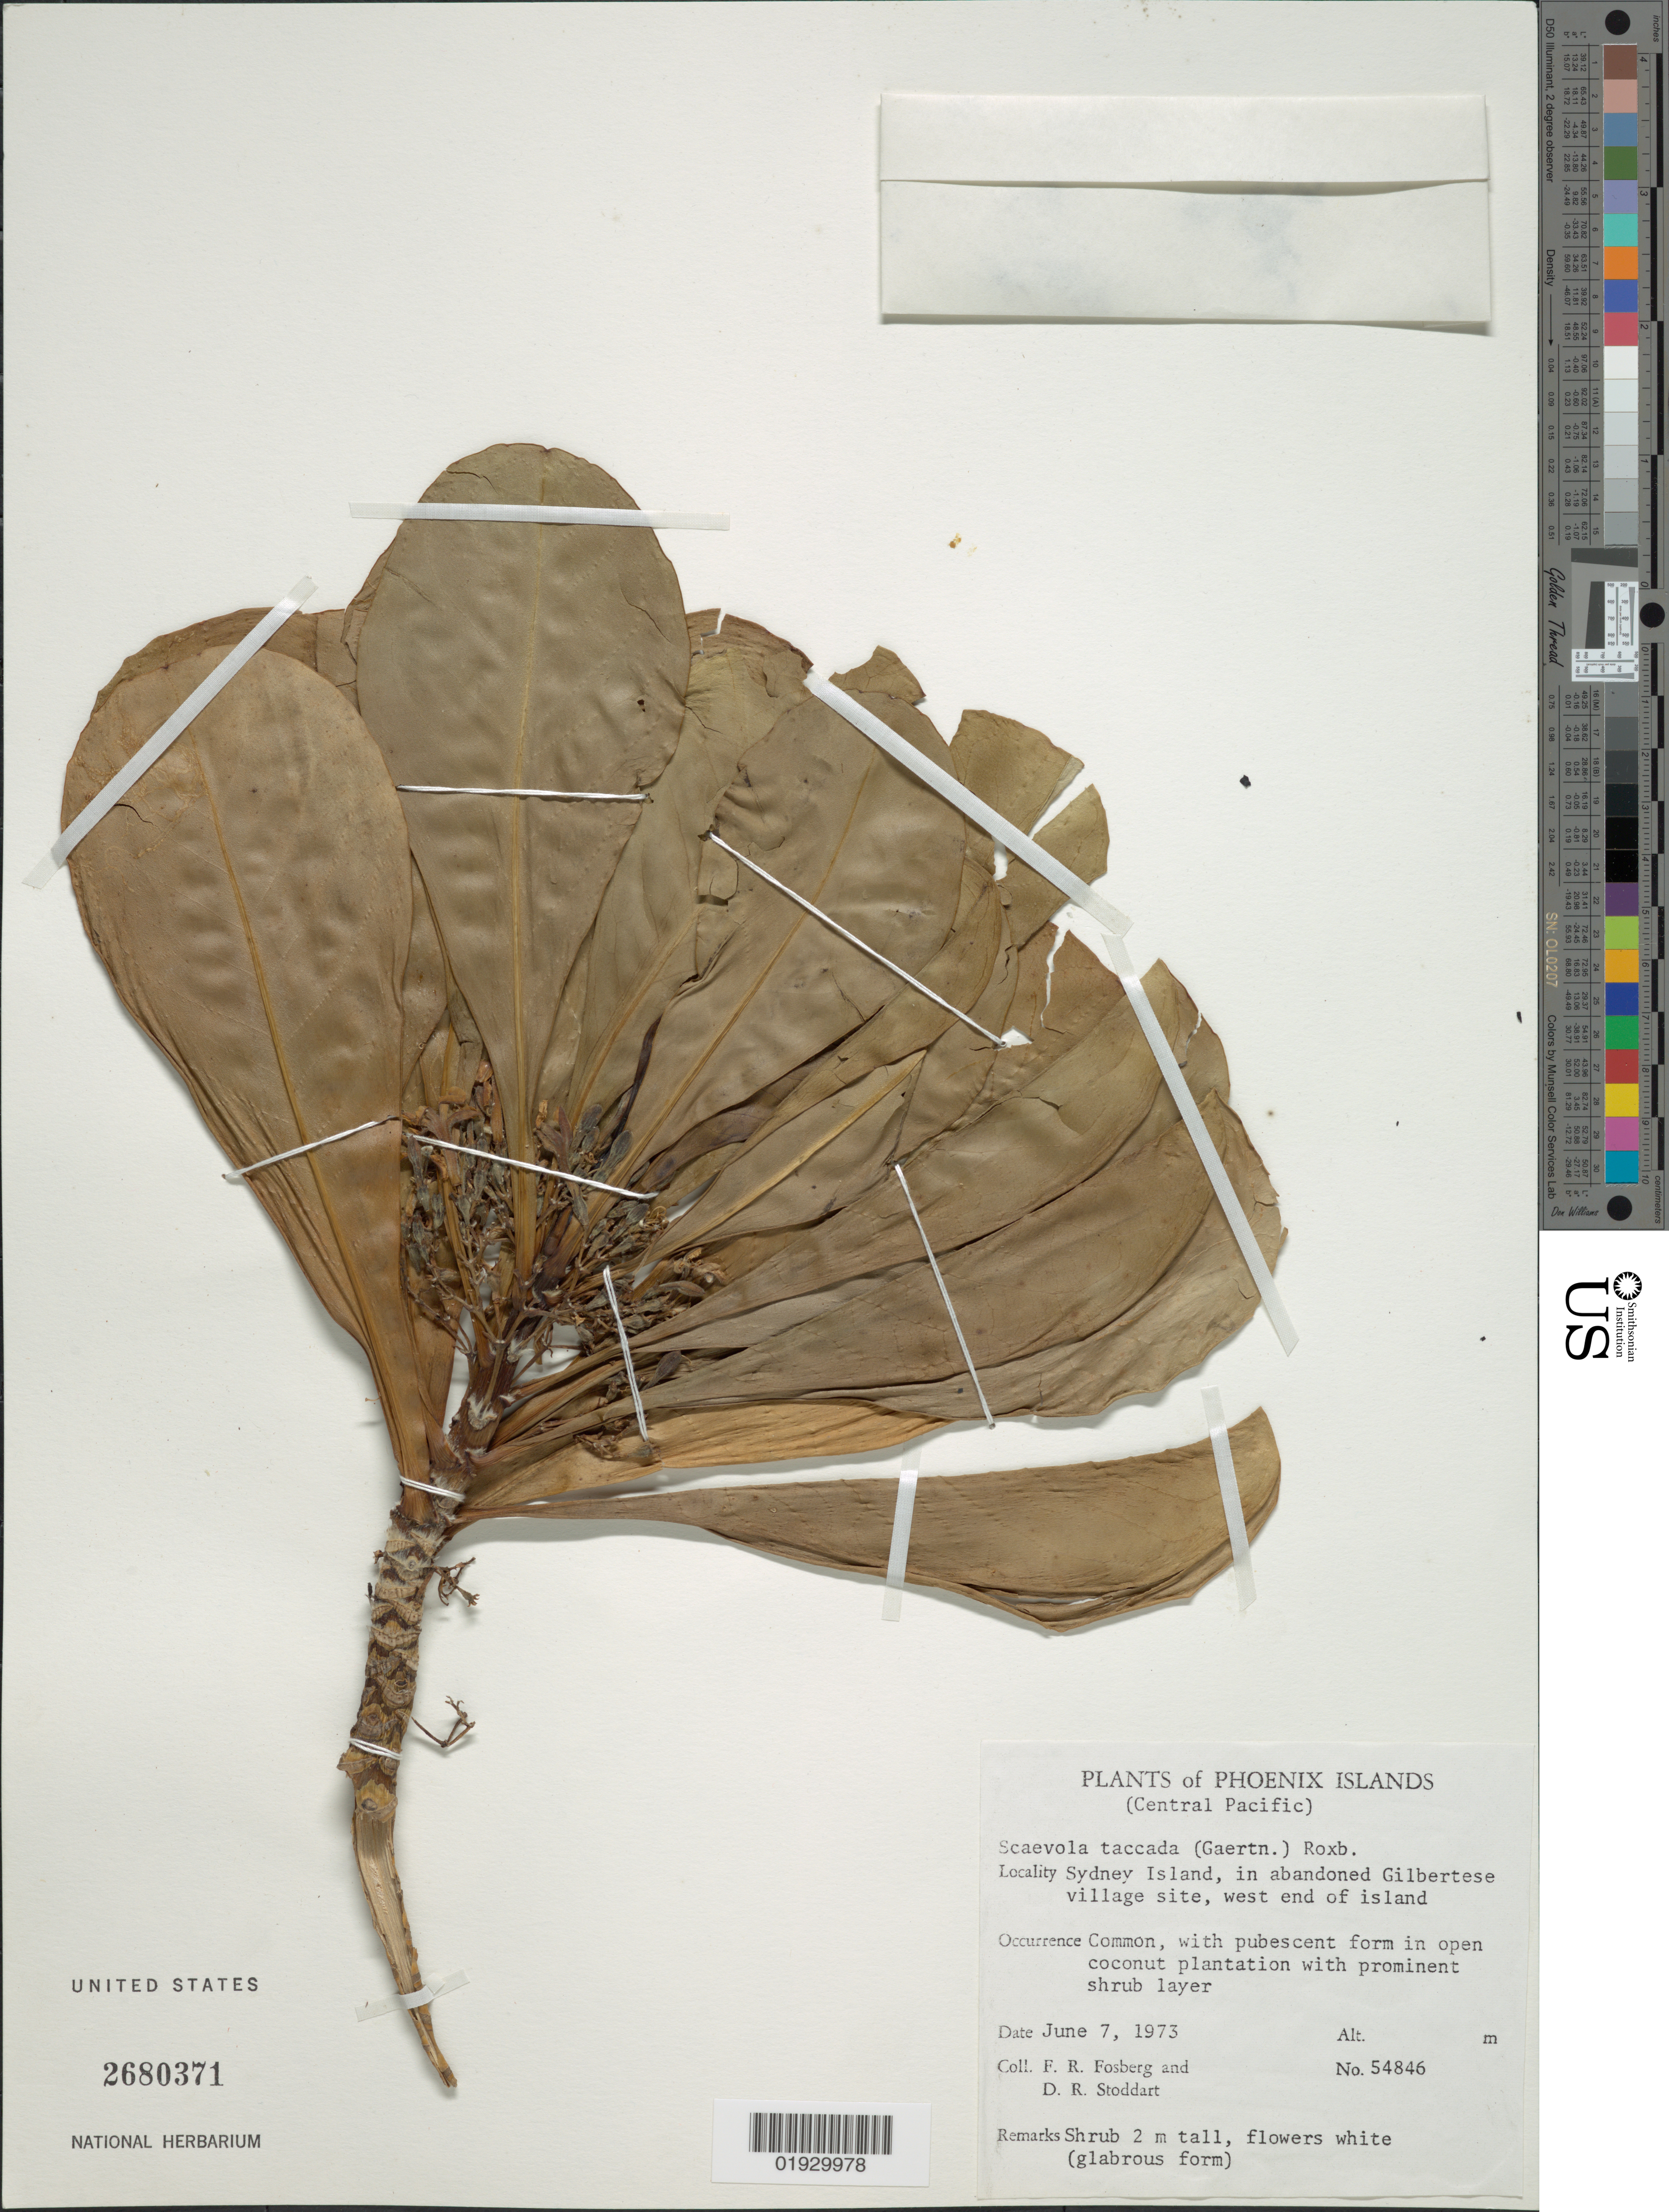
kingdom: Plantae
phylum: Tracheophyta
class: Magnoliopsida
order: Asterales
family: Goodeniaceae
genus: Scaevola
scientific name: Scaevola taccada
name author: (Gaertn.) Roxb.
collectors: F. R. Fosberg & D. R. Stoddart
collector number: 54846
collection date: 1973-06-07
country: Kiribati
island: Manra [Sydney] Island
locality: Phoenix Islands, Central Pacific, Sydney Island, in abandoned Gilbertese village site, west end of island.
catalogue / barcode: US 2680371